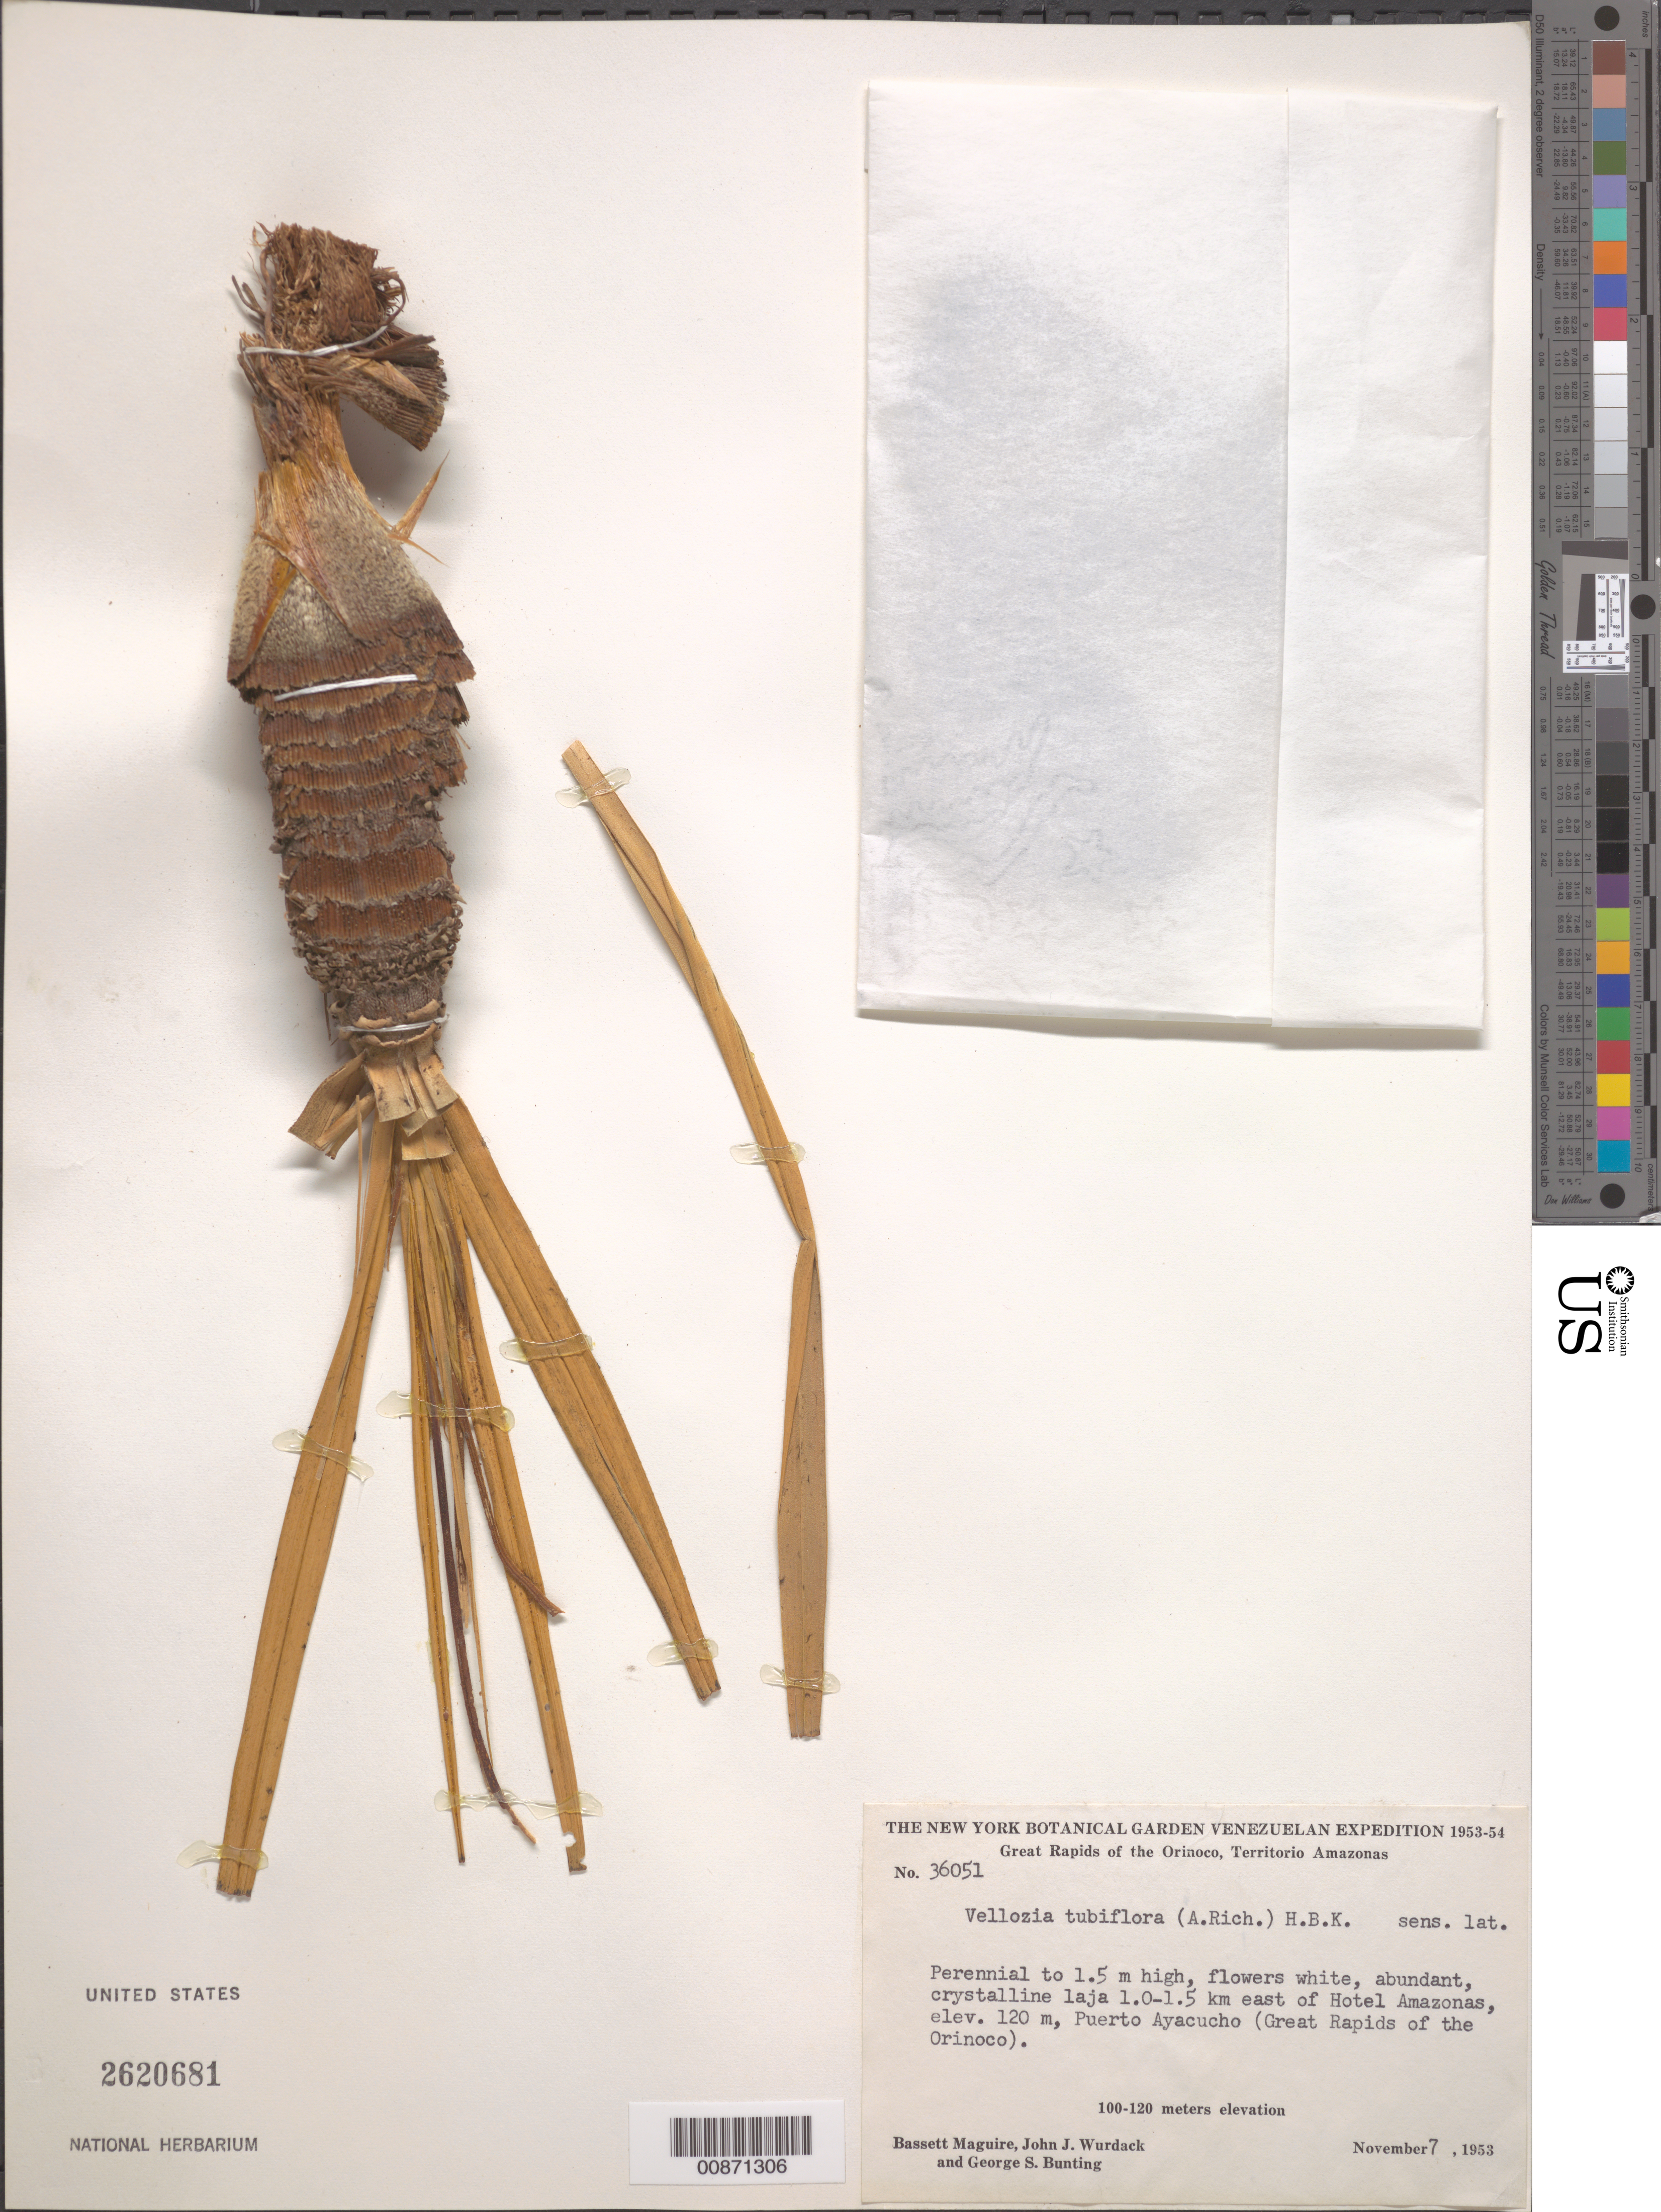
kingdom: Plantae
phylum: Tracheophyta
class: Liliopsida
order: Pandanales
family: Velloziaceae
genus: Vellozia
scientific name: Vellozia tubiflora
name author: (A. Rich.) Kunth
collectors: B. Maguire, J. J. Wurdack & G. S. Bunting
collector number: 36051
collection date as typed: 7-Nov-53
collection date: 1953-11-07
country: Venezuela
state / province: Amazonas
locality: Puerto Ayacucho, 1-1.5 km E of Hotel Amazonas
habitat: Crystalline laja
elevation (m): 120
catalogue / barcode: US 2620681